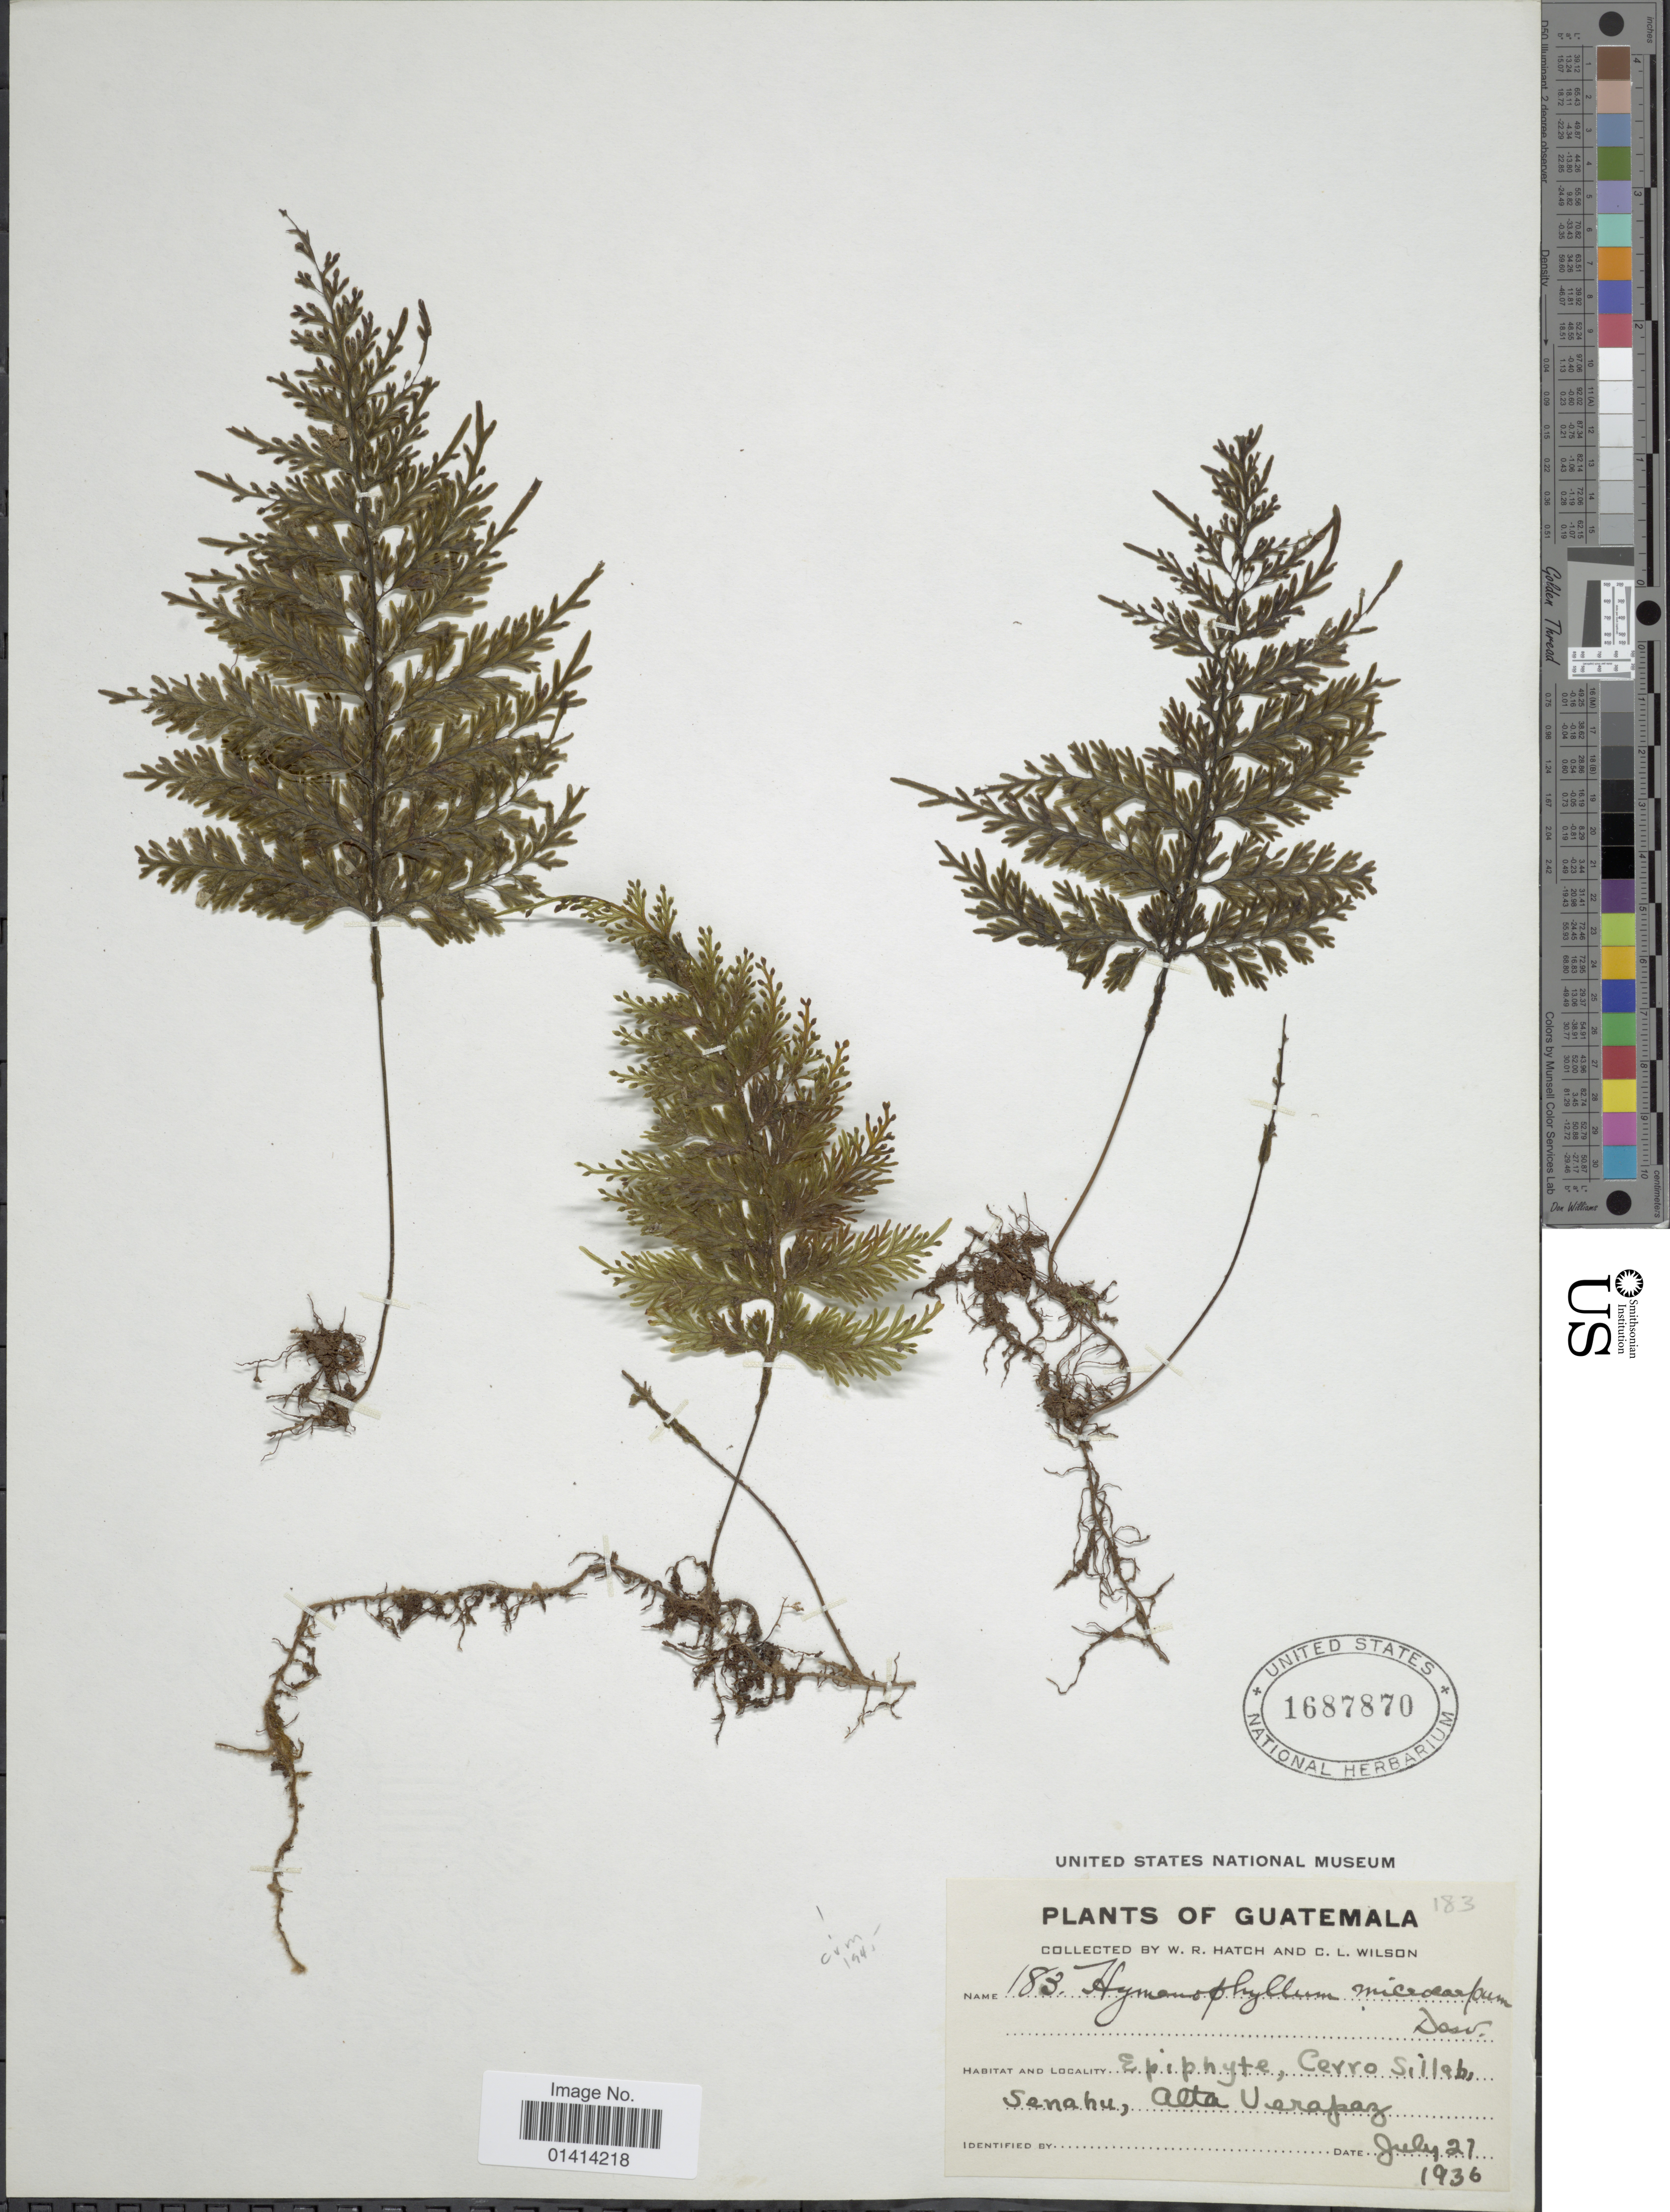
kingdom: Plantae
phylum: Tracheophyta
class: Polypodiopsida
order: Hymenophyllales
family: Hymenophyllaceae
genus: Hymenophyllum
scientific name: Hymenophyllum microcarpum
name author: (Desv.) Lellinger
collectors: W. Hatch & C. L. Wilson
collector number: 183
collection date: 1936-07-21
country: Guatemala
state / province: Alta Verapaz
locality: Cerro Sillabi,Senahu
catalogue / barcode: US 1687870